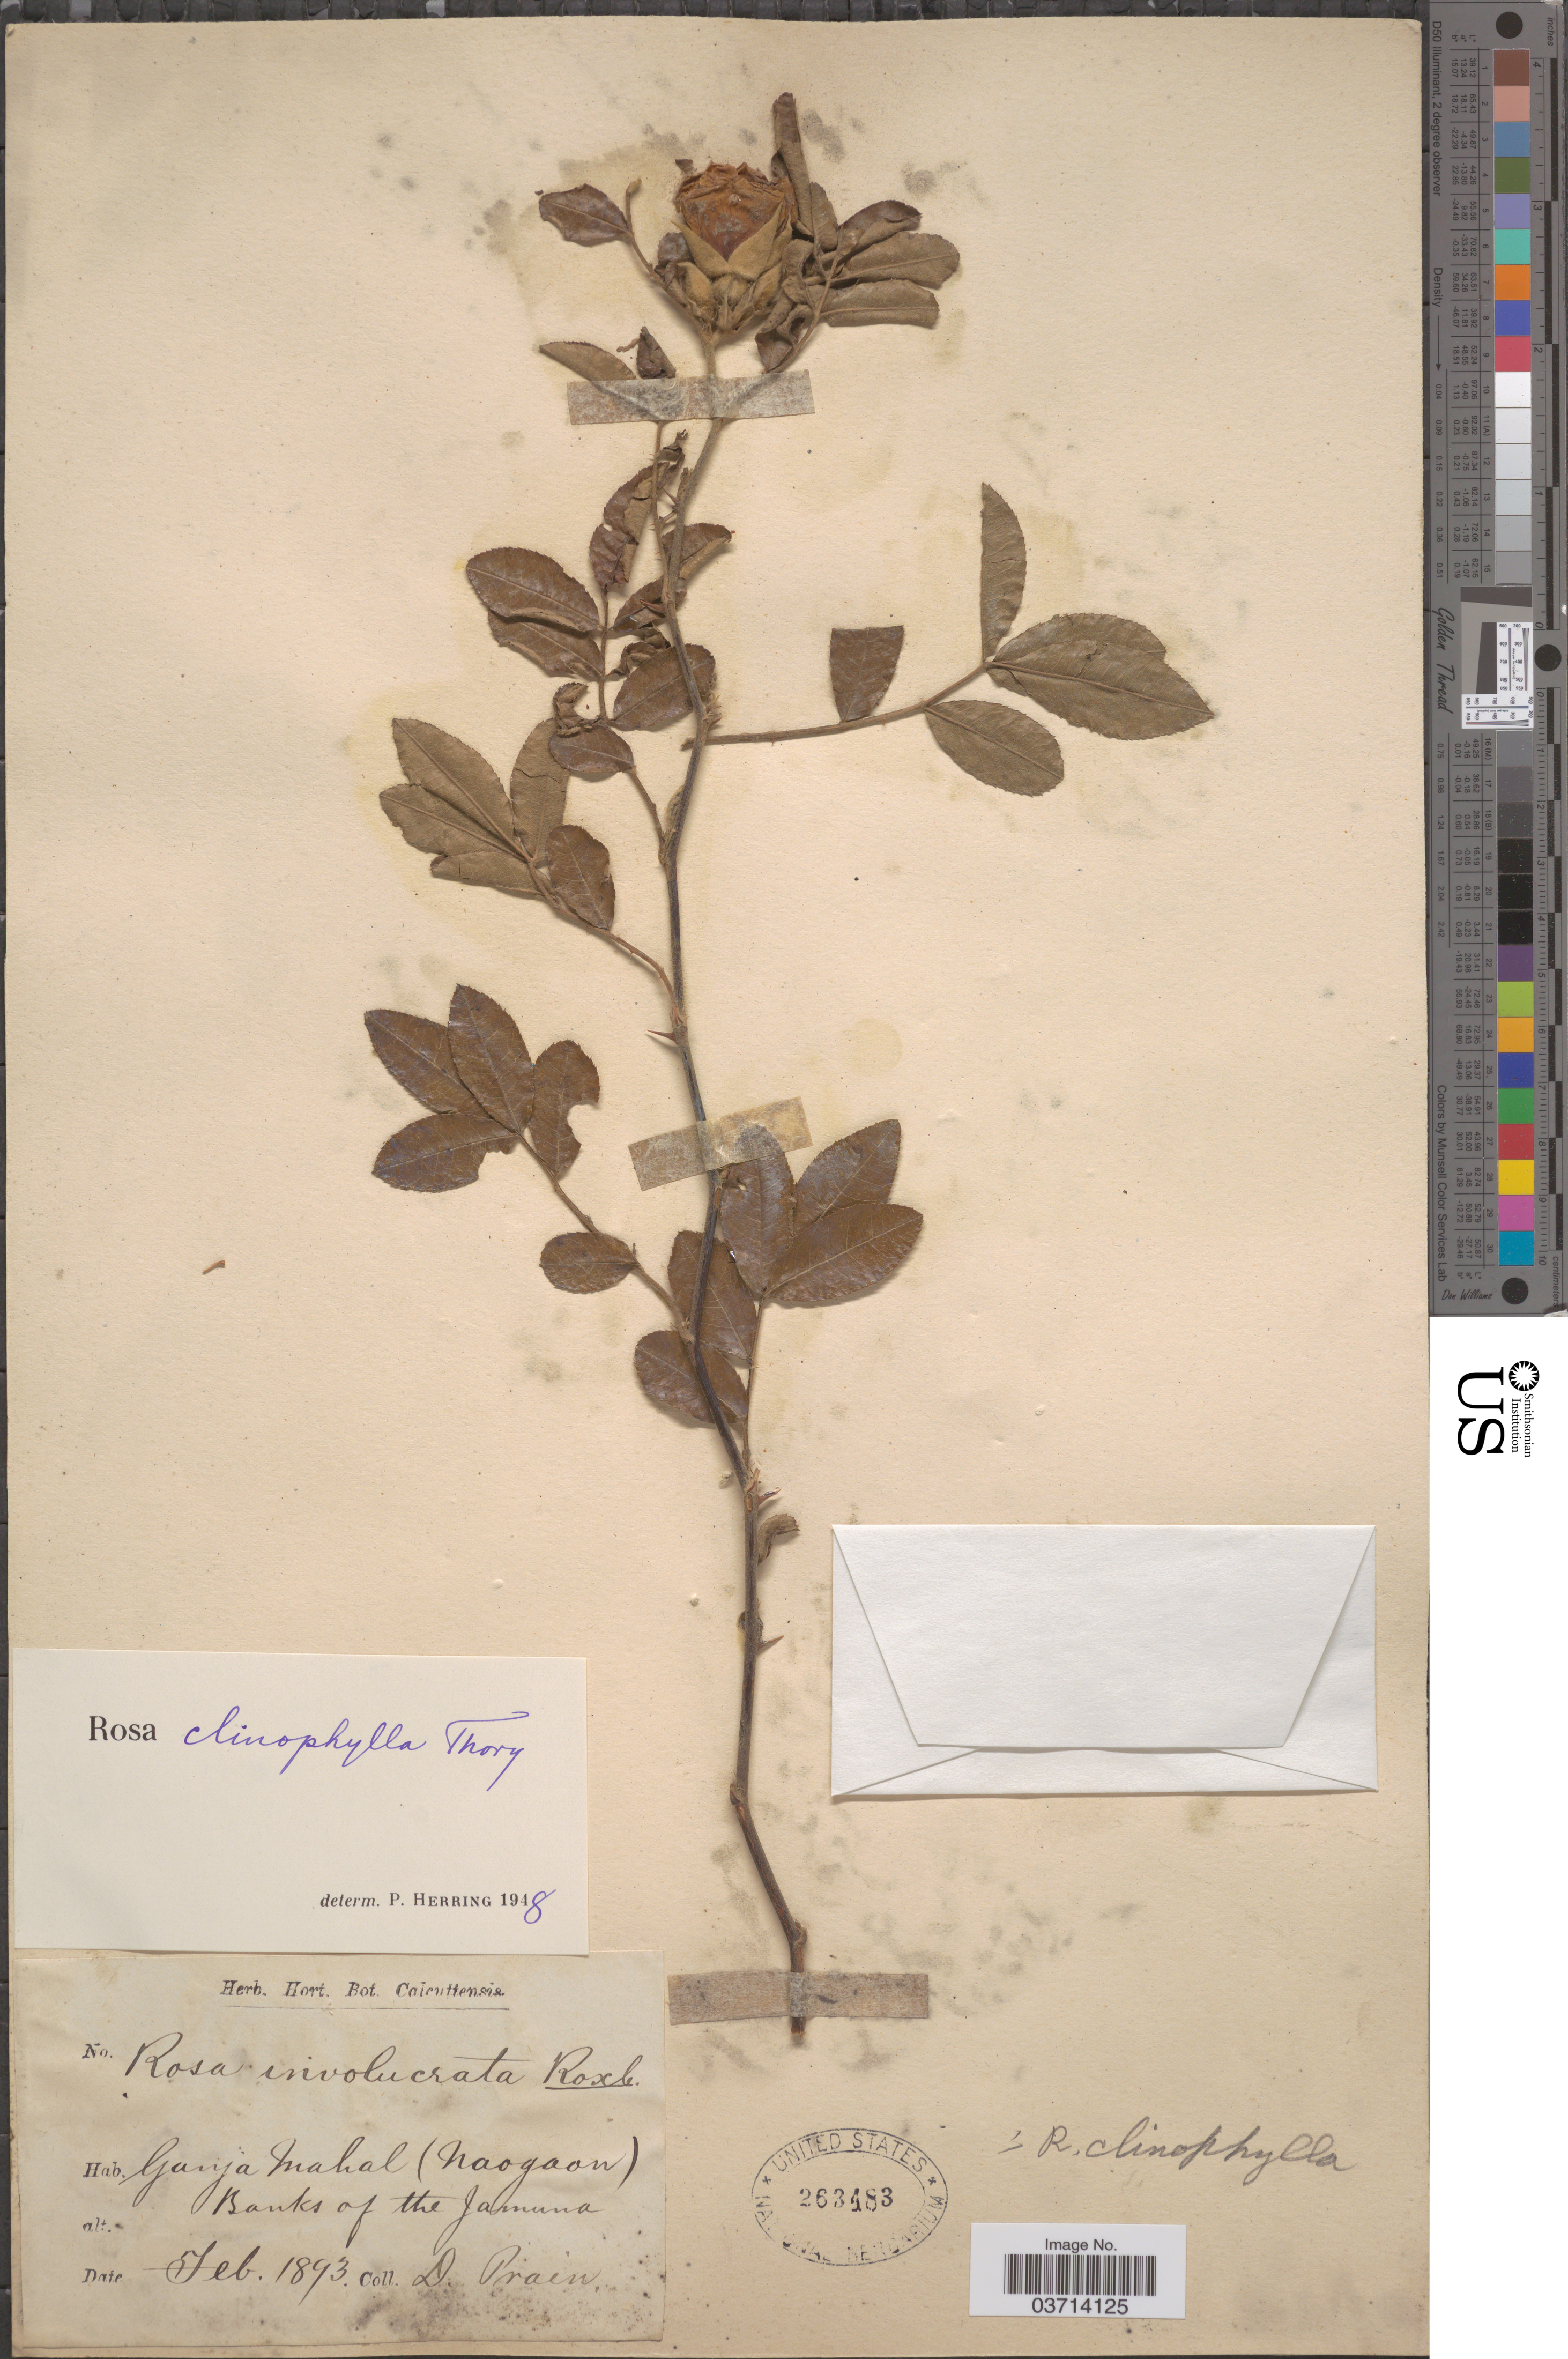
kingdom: Plantae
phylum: Tracheophyta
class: Magnoliopsida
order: Rosales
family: Rosaceae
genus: Rosa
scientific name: Rosa clinophylla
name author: Thory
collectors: D. Prain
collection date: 1893-02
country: Bangladesh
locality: Ganja Mahal (Naogaon). Banks of the Jamuna.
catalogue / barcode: US 263183